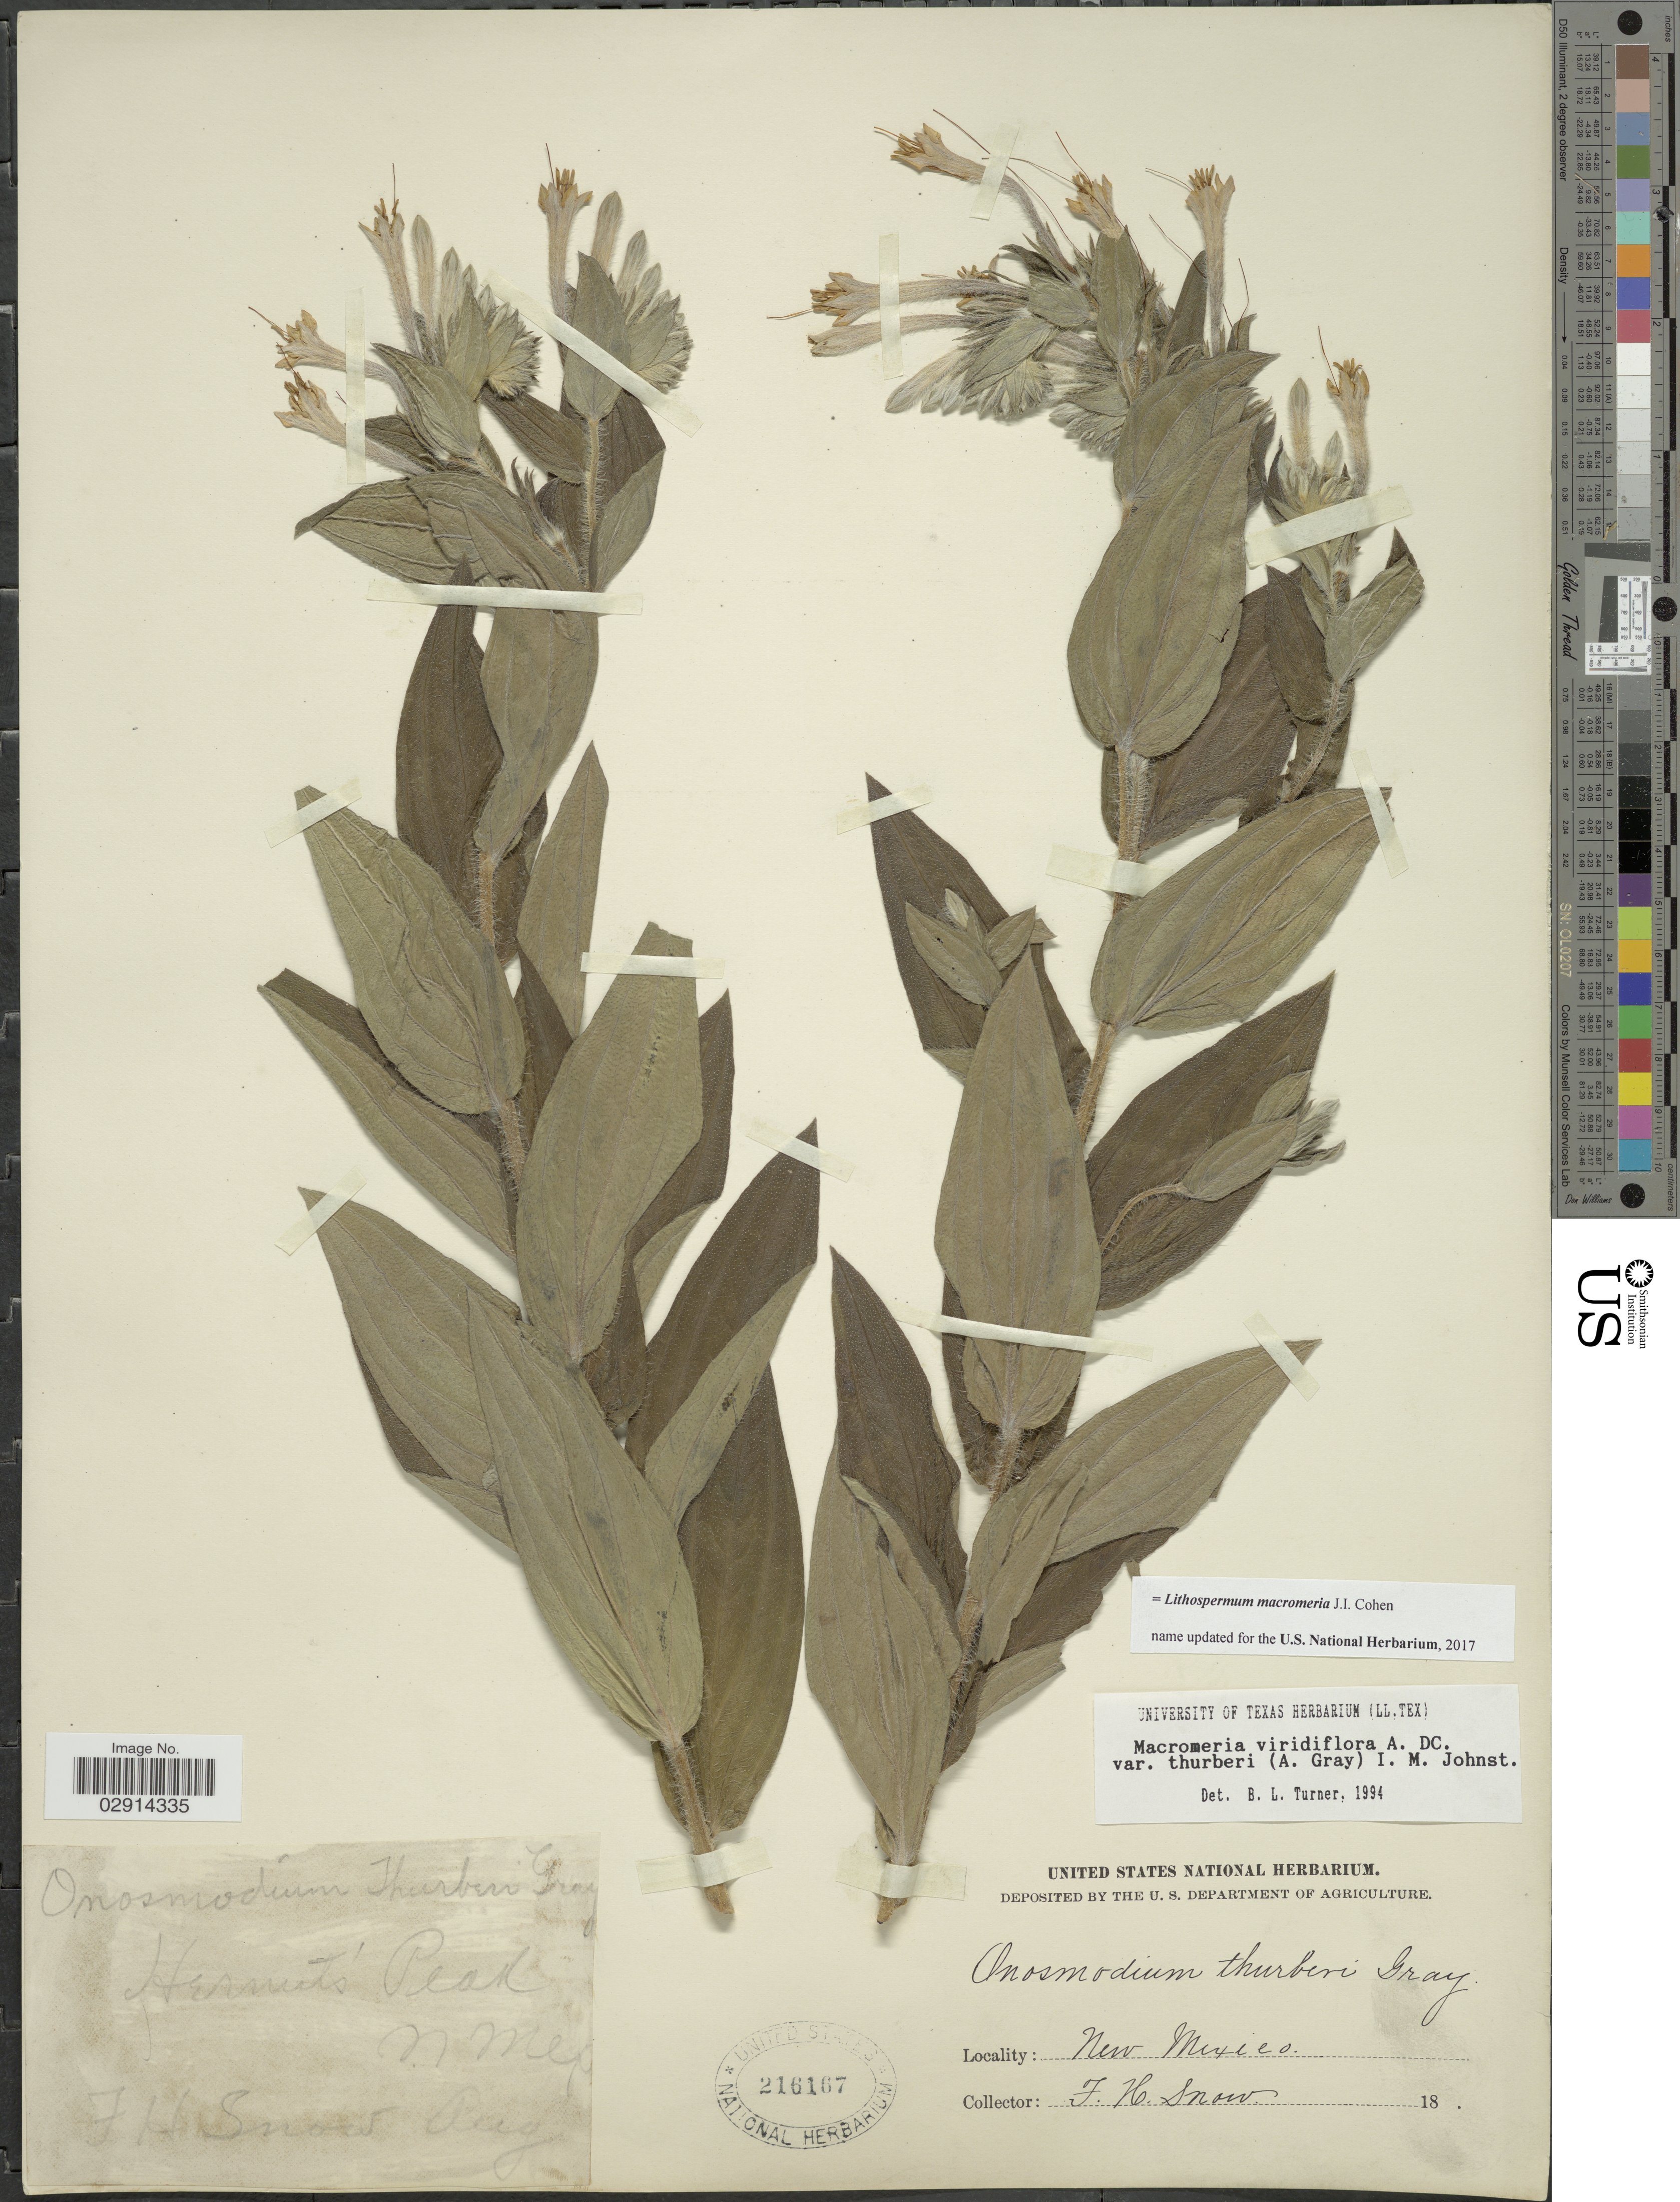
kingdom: Plantae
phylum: Tracheophyta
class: Magnoliopsida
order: Boraginales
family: Boraginaceae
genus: Lithospermum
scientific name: Lithospermum macromeria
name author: Cohen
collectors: F. H. Snow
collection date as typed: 18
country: United States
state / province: New Mexico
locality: Hermit's Peak.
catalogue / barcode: US 216167